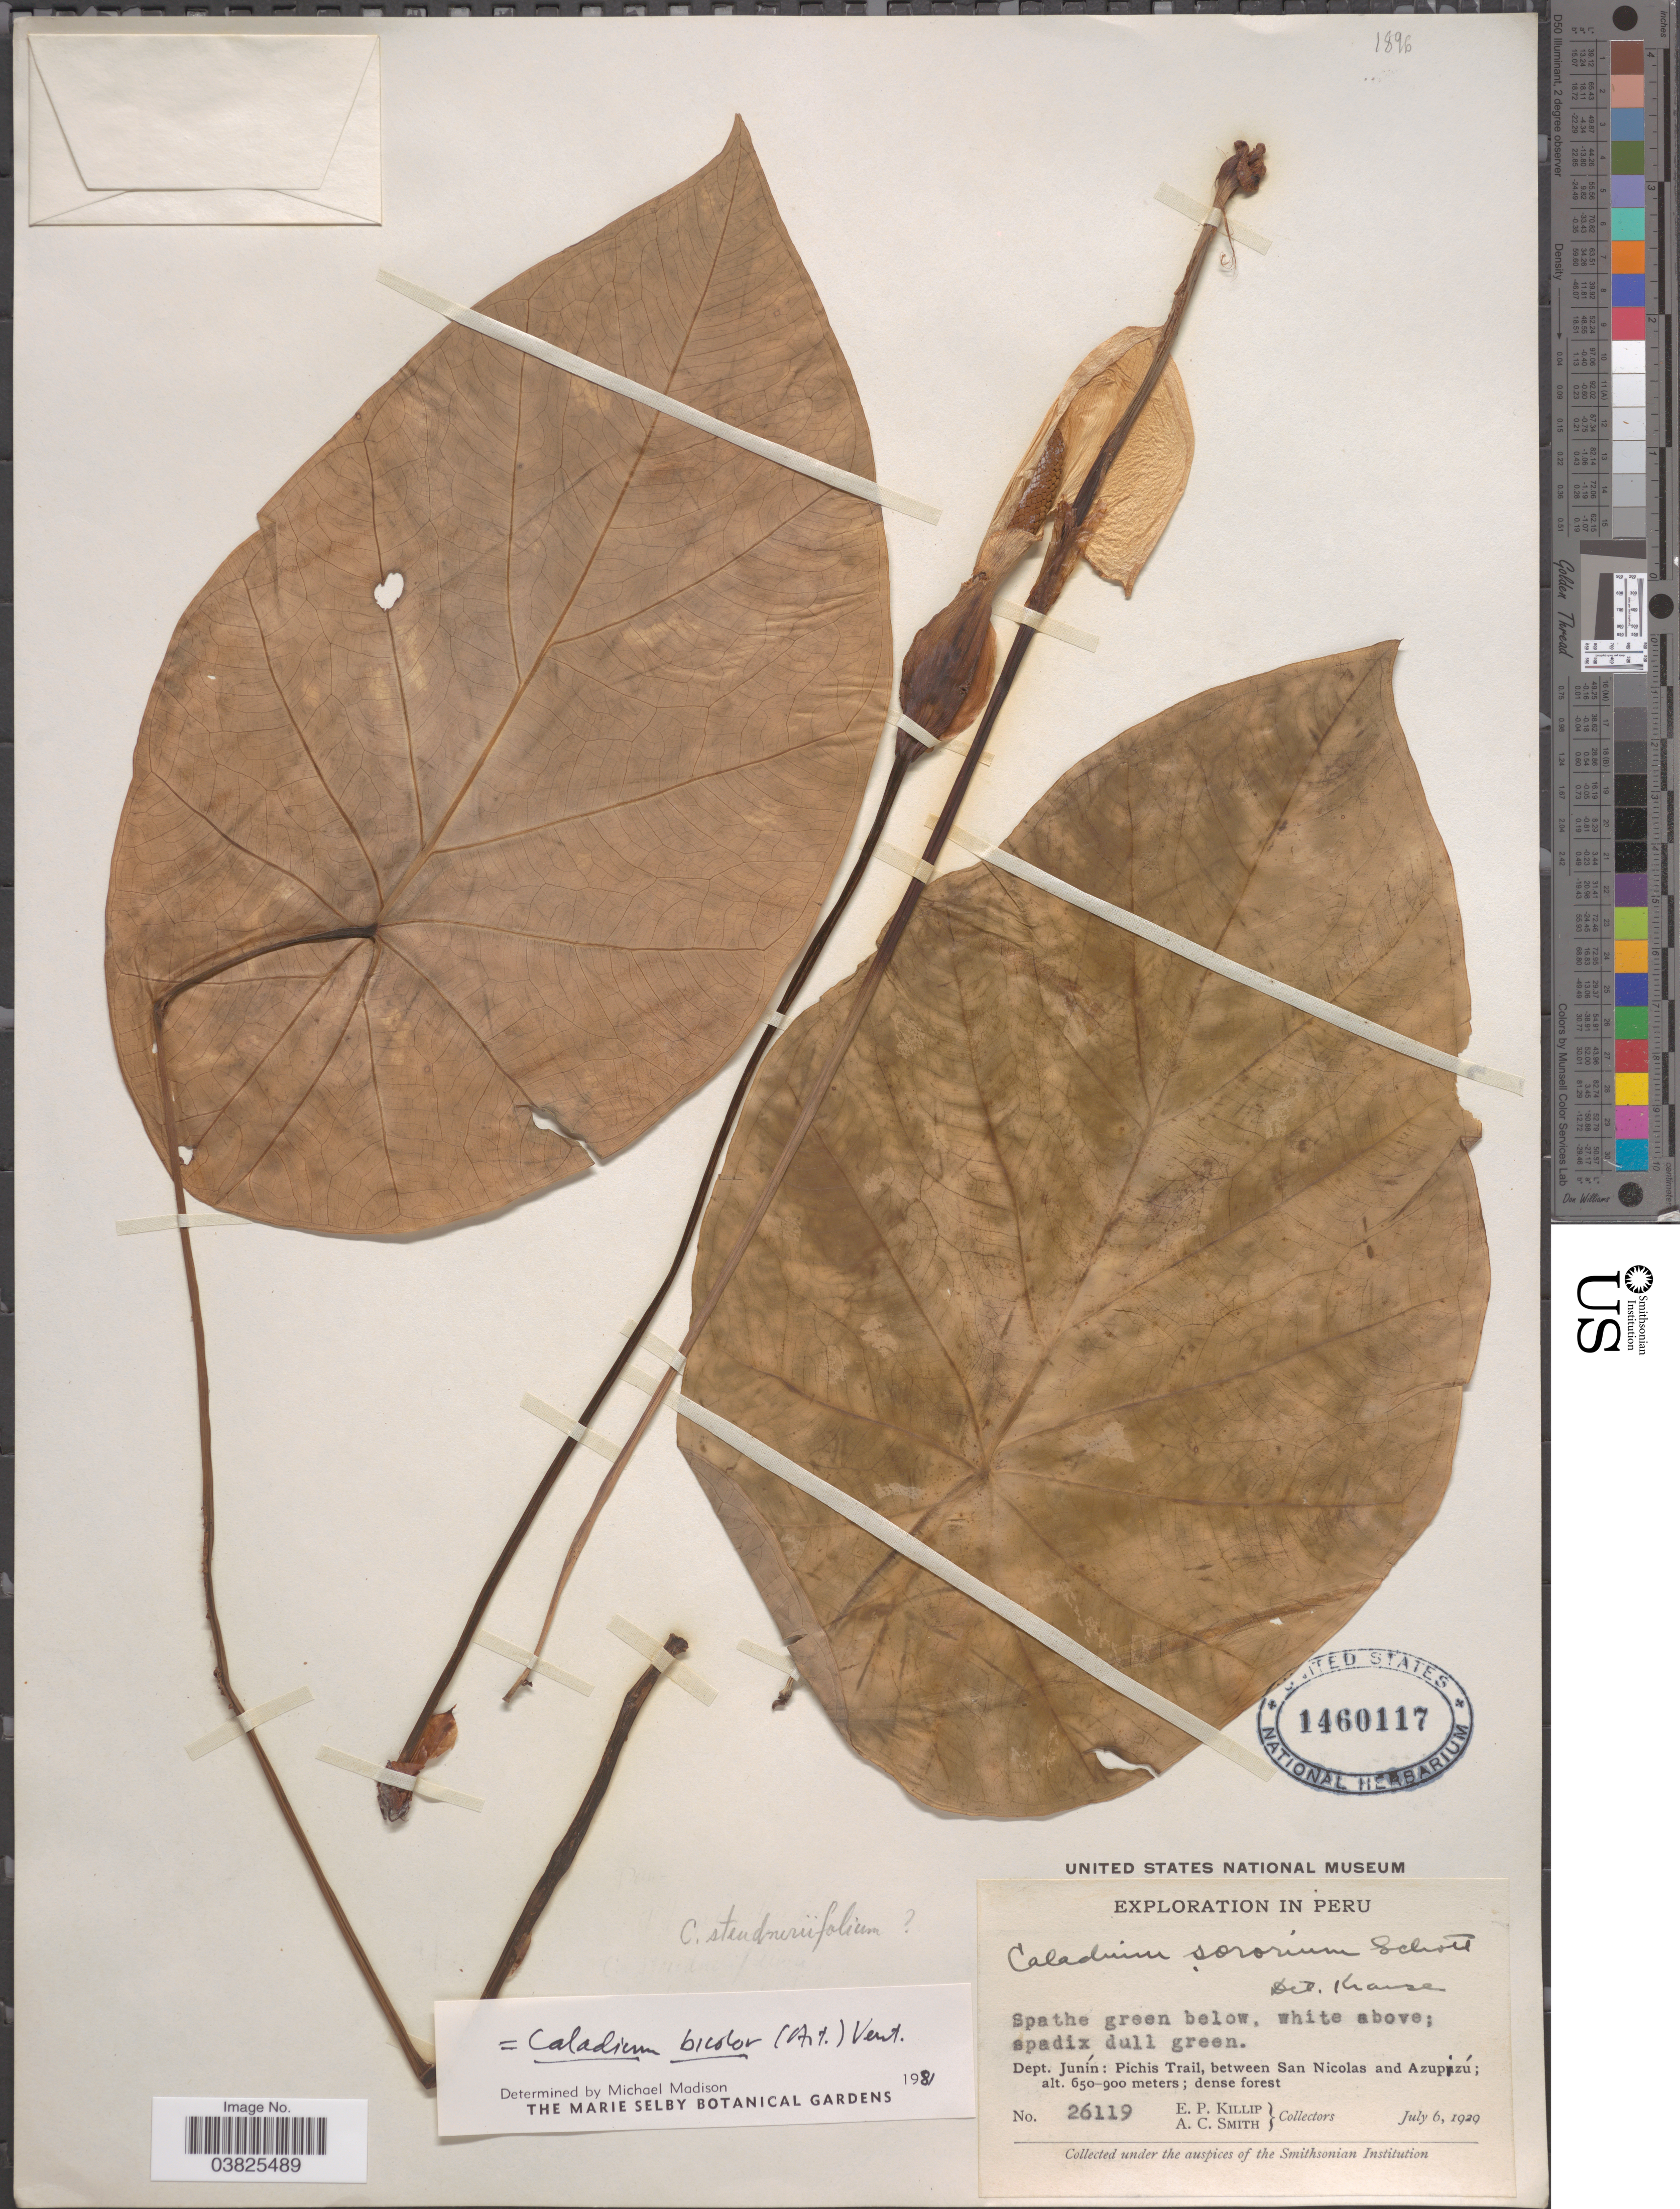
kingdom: Plantae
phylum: Tracheophyta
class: Liliopsida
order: Alismatales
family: Araceae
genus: Caladium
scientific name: Caladium bicolor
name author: (Aiton) Vent.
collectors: E. P. Killip & A. C. Smith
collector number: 26119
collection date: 1929-07-06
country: Peru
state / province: Junín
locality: Dept. Junín: Pichis Trail, between San Nicolas and Azupizú.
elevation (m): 650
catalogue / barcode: US 1460117